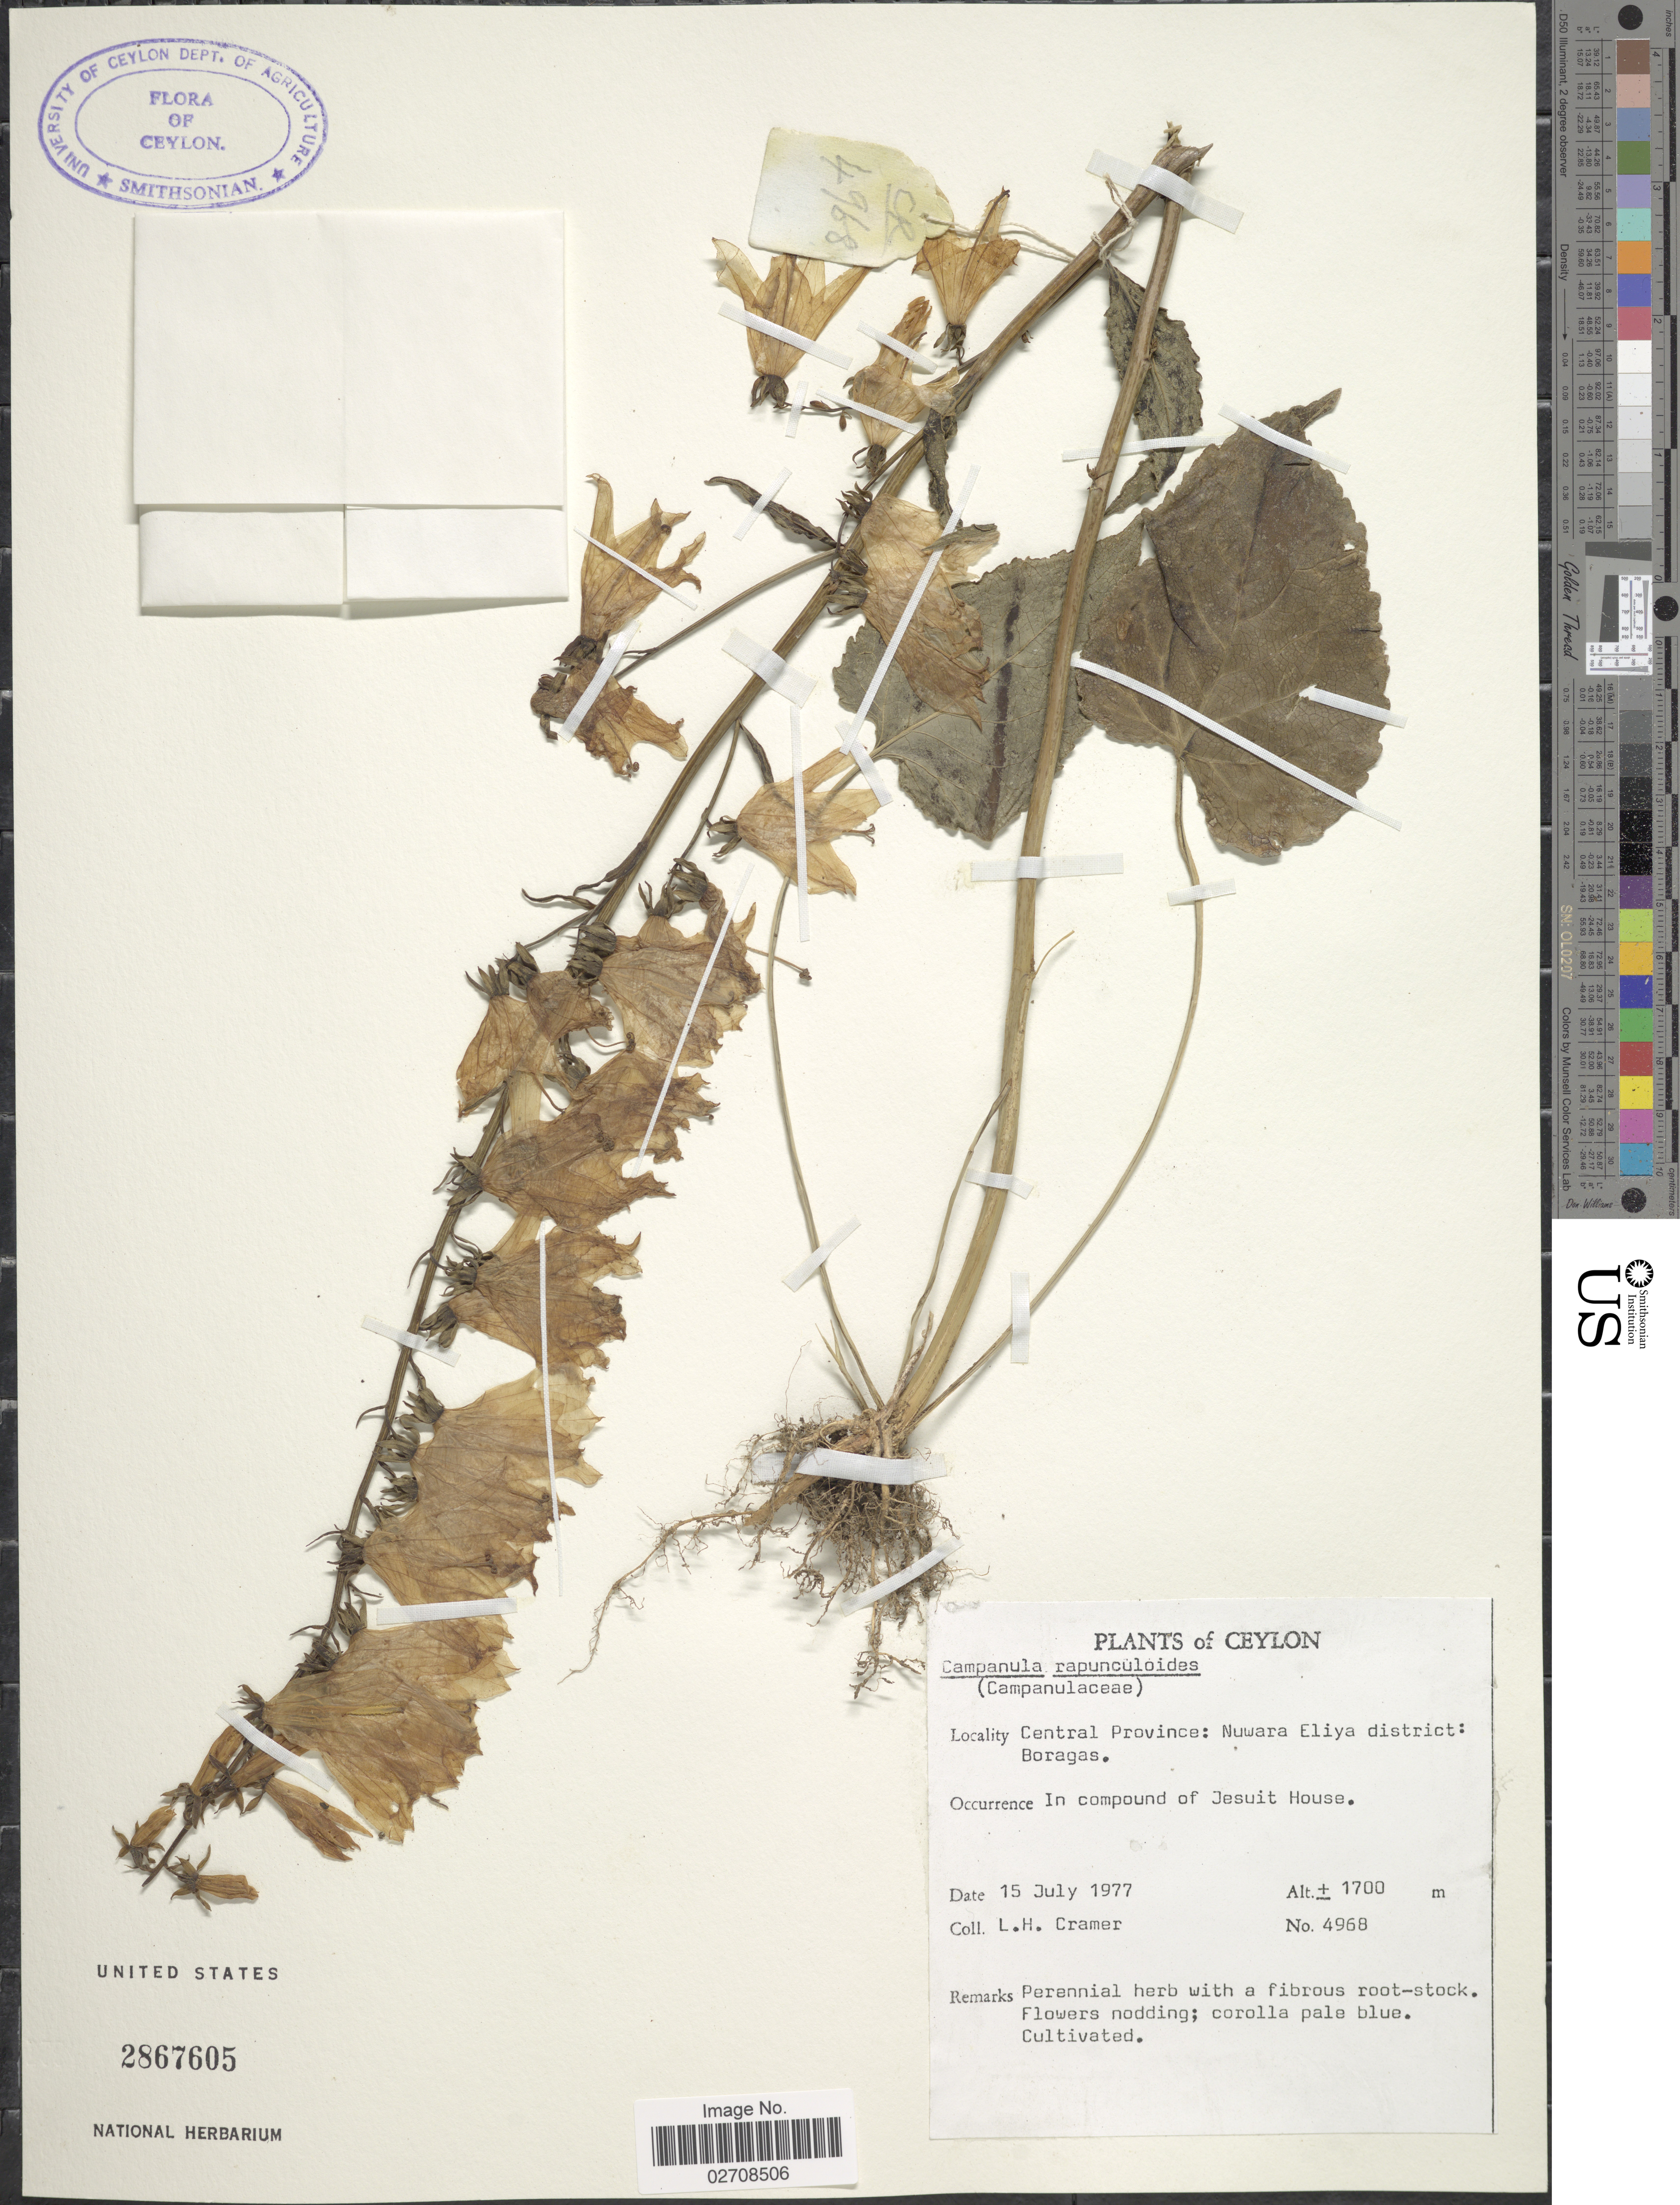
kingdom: Plantae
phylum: Tracheophyta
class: Magnoliopsida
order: Asterales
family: Campanulaceae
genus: Campanula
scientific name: Campanula rapunculoides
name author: L.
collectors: L. H. Cramer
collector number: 4968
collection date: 1977-07-15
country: Sri Lanka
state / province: Central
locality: Ceylon, Central Province: Nuwara Eilya District: Boragas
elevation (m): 1700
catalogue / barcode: US 2867605